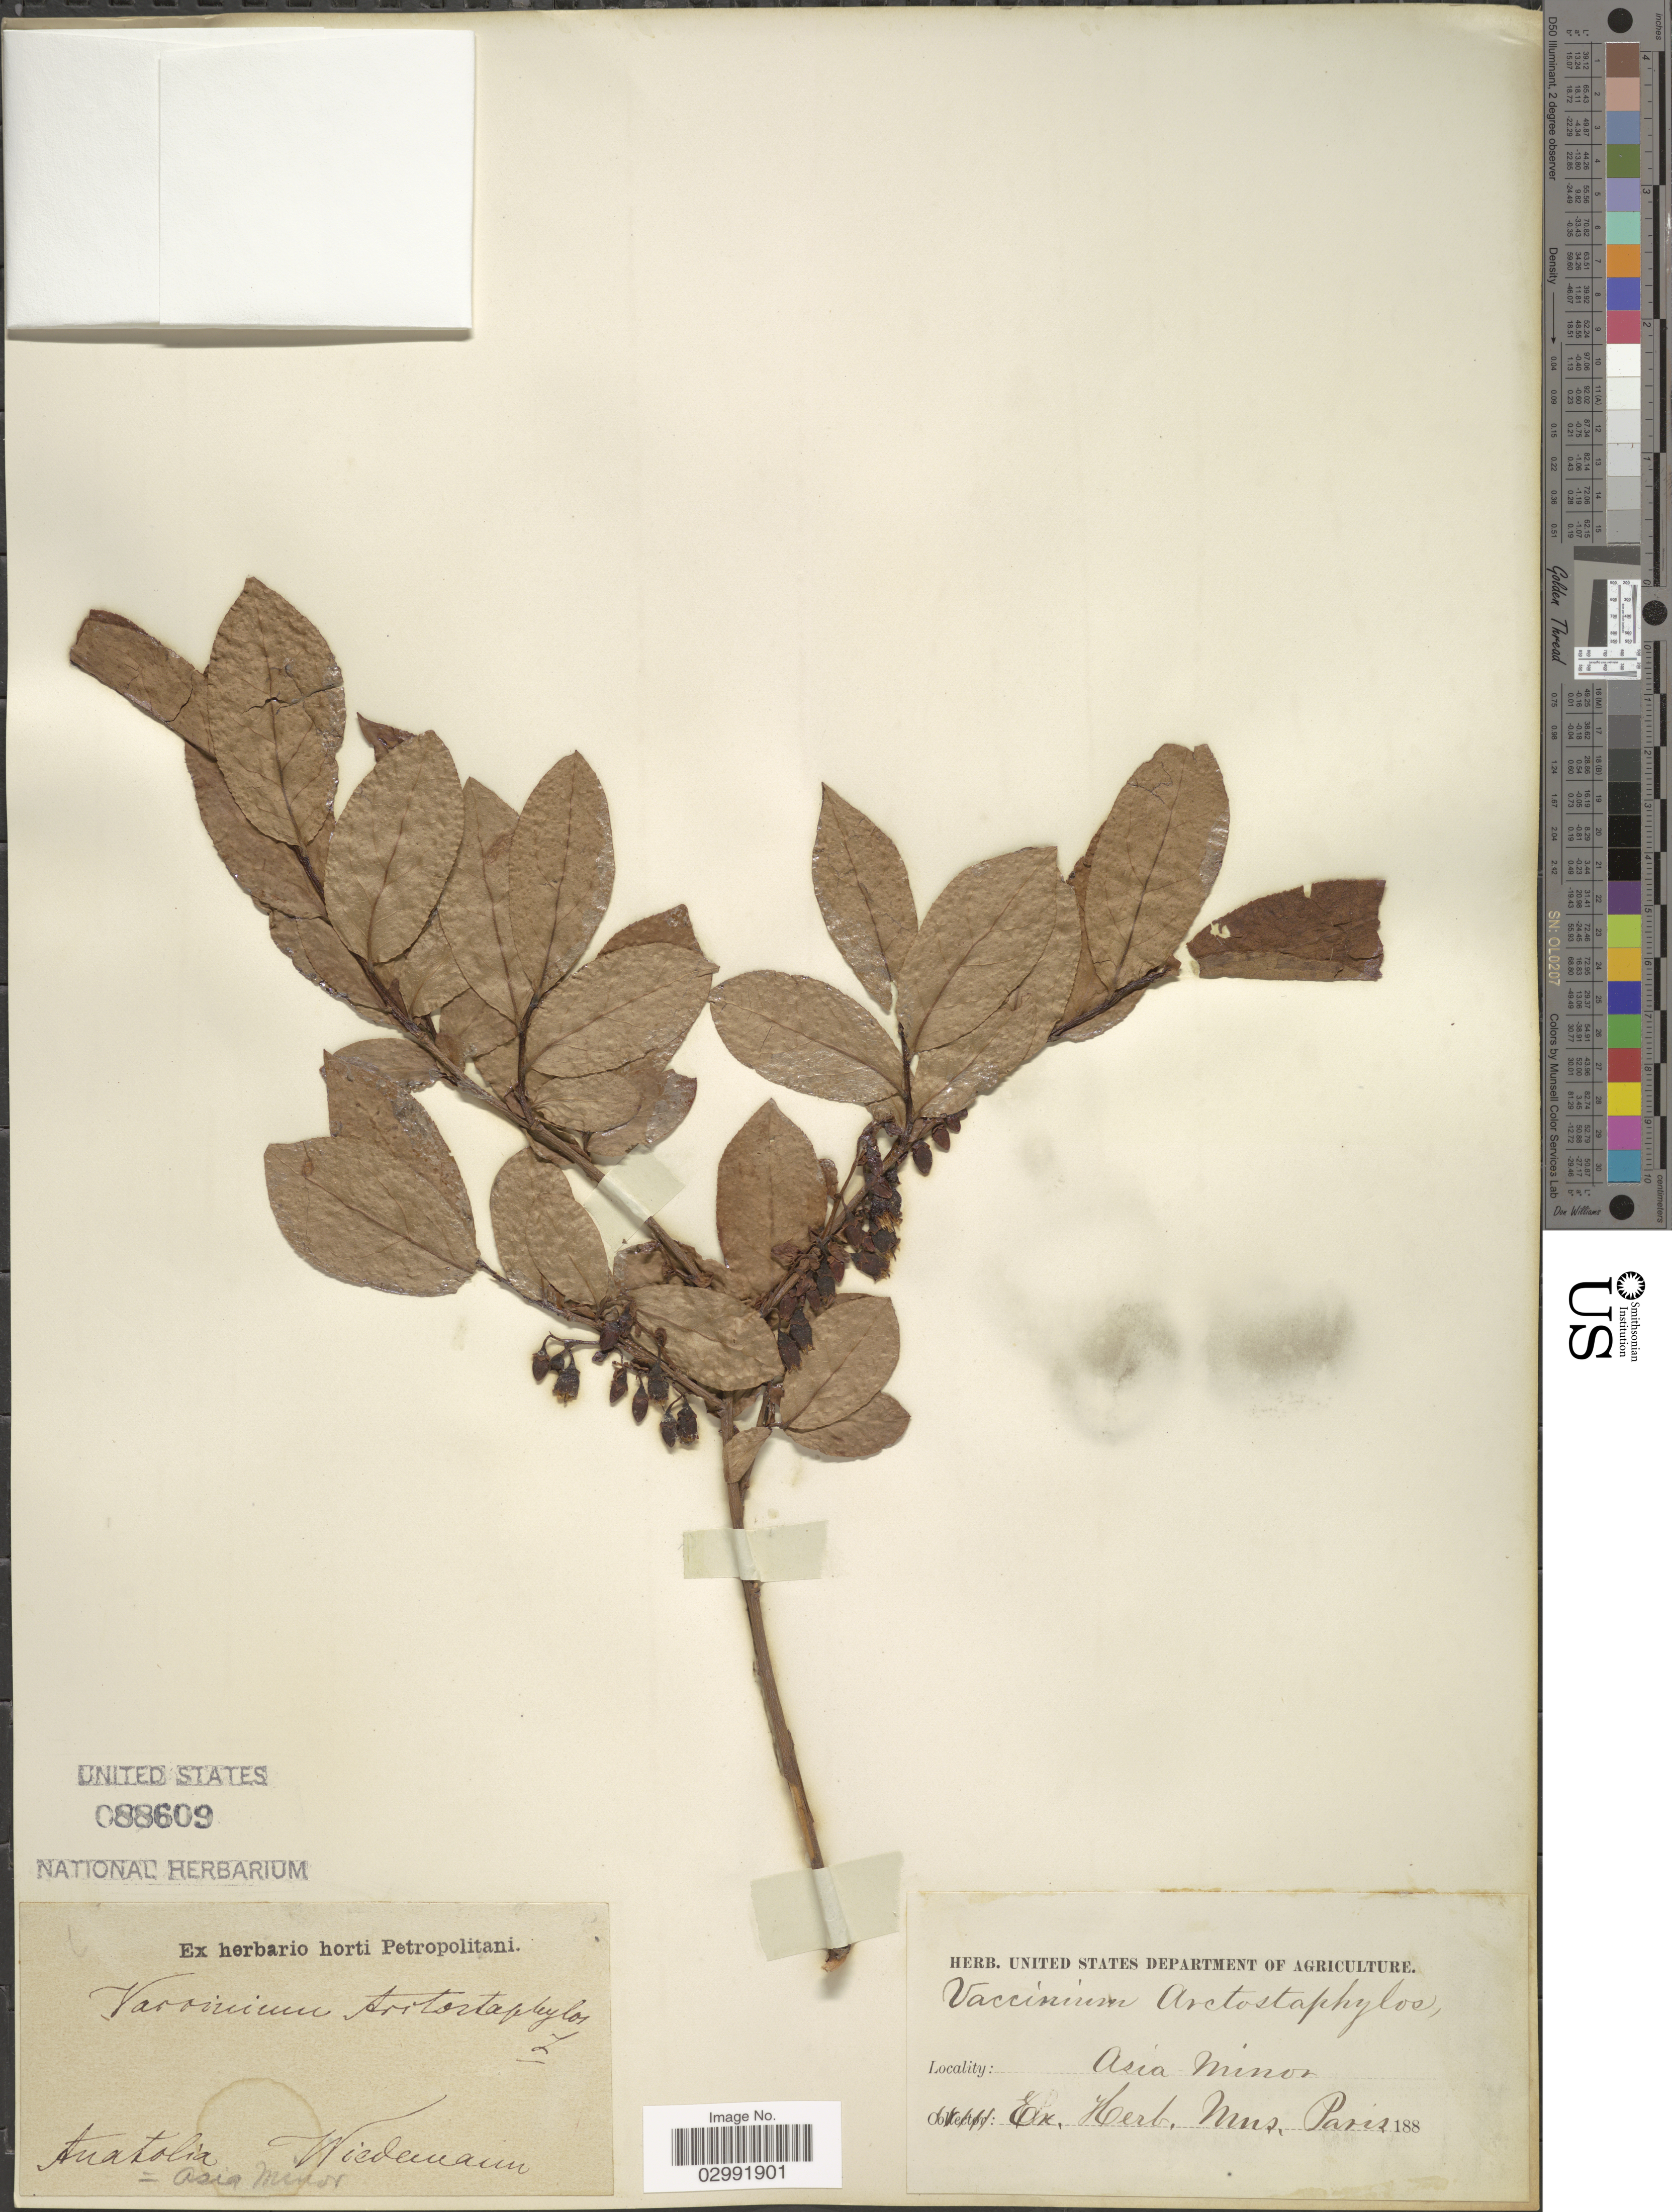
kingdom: Plantae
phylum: Tracheophyta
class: Magnoliopsida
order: Ericales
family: Ericaceae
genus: Vaccinium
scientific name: Vaccinium arctostaphylos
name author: L.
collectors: Wiedemann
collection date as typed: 188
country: Turkey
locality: Asia minor. Anatolia.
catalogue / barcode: US 88609